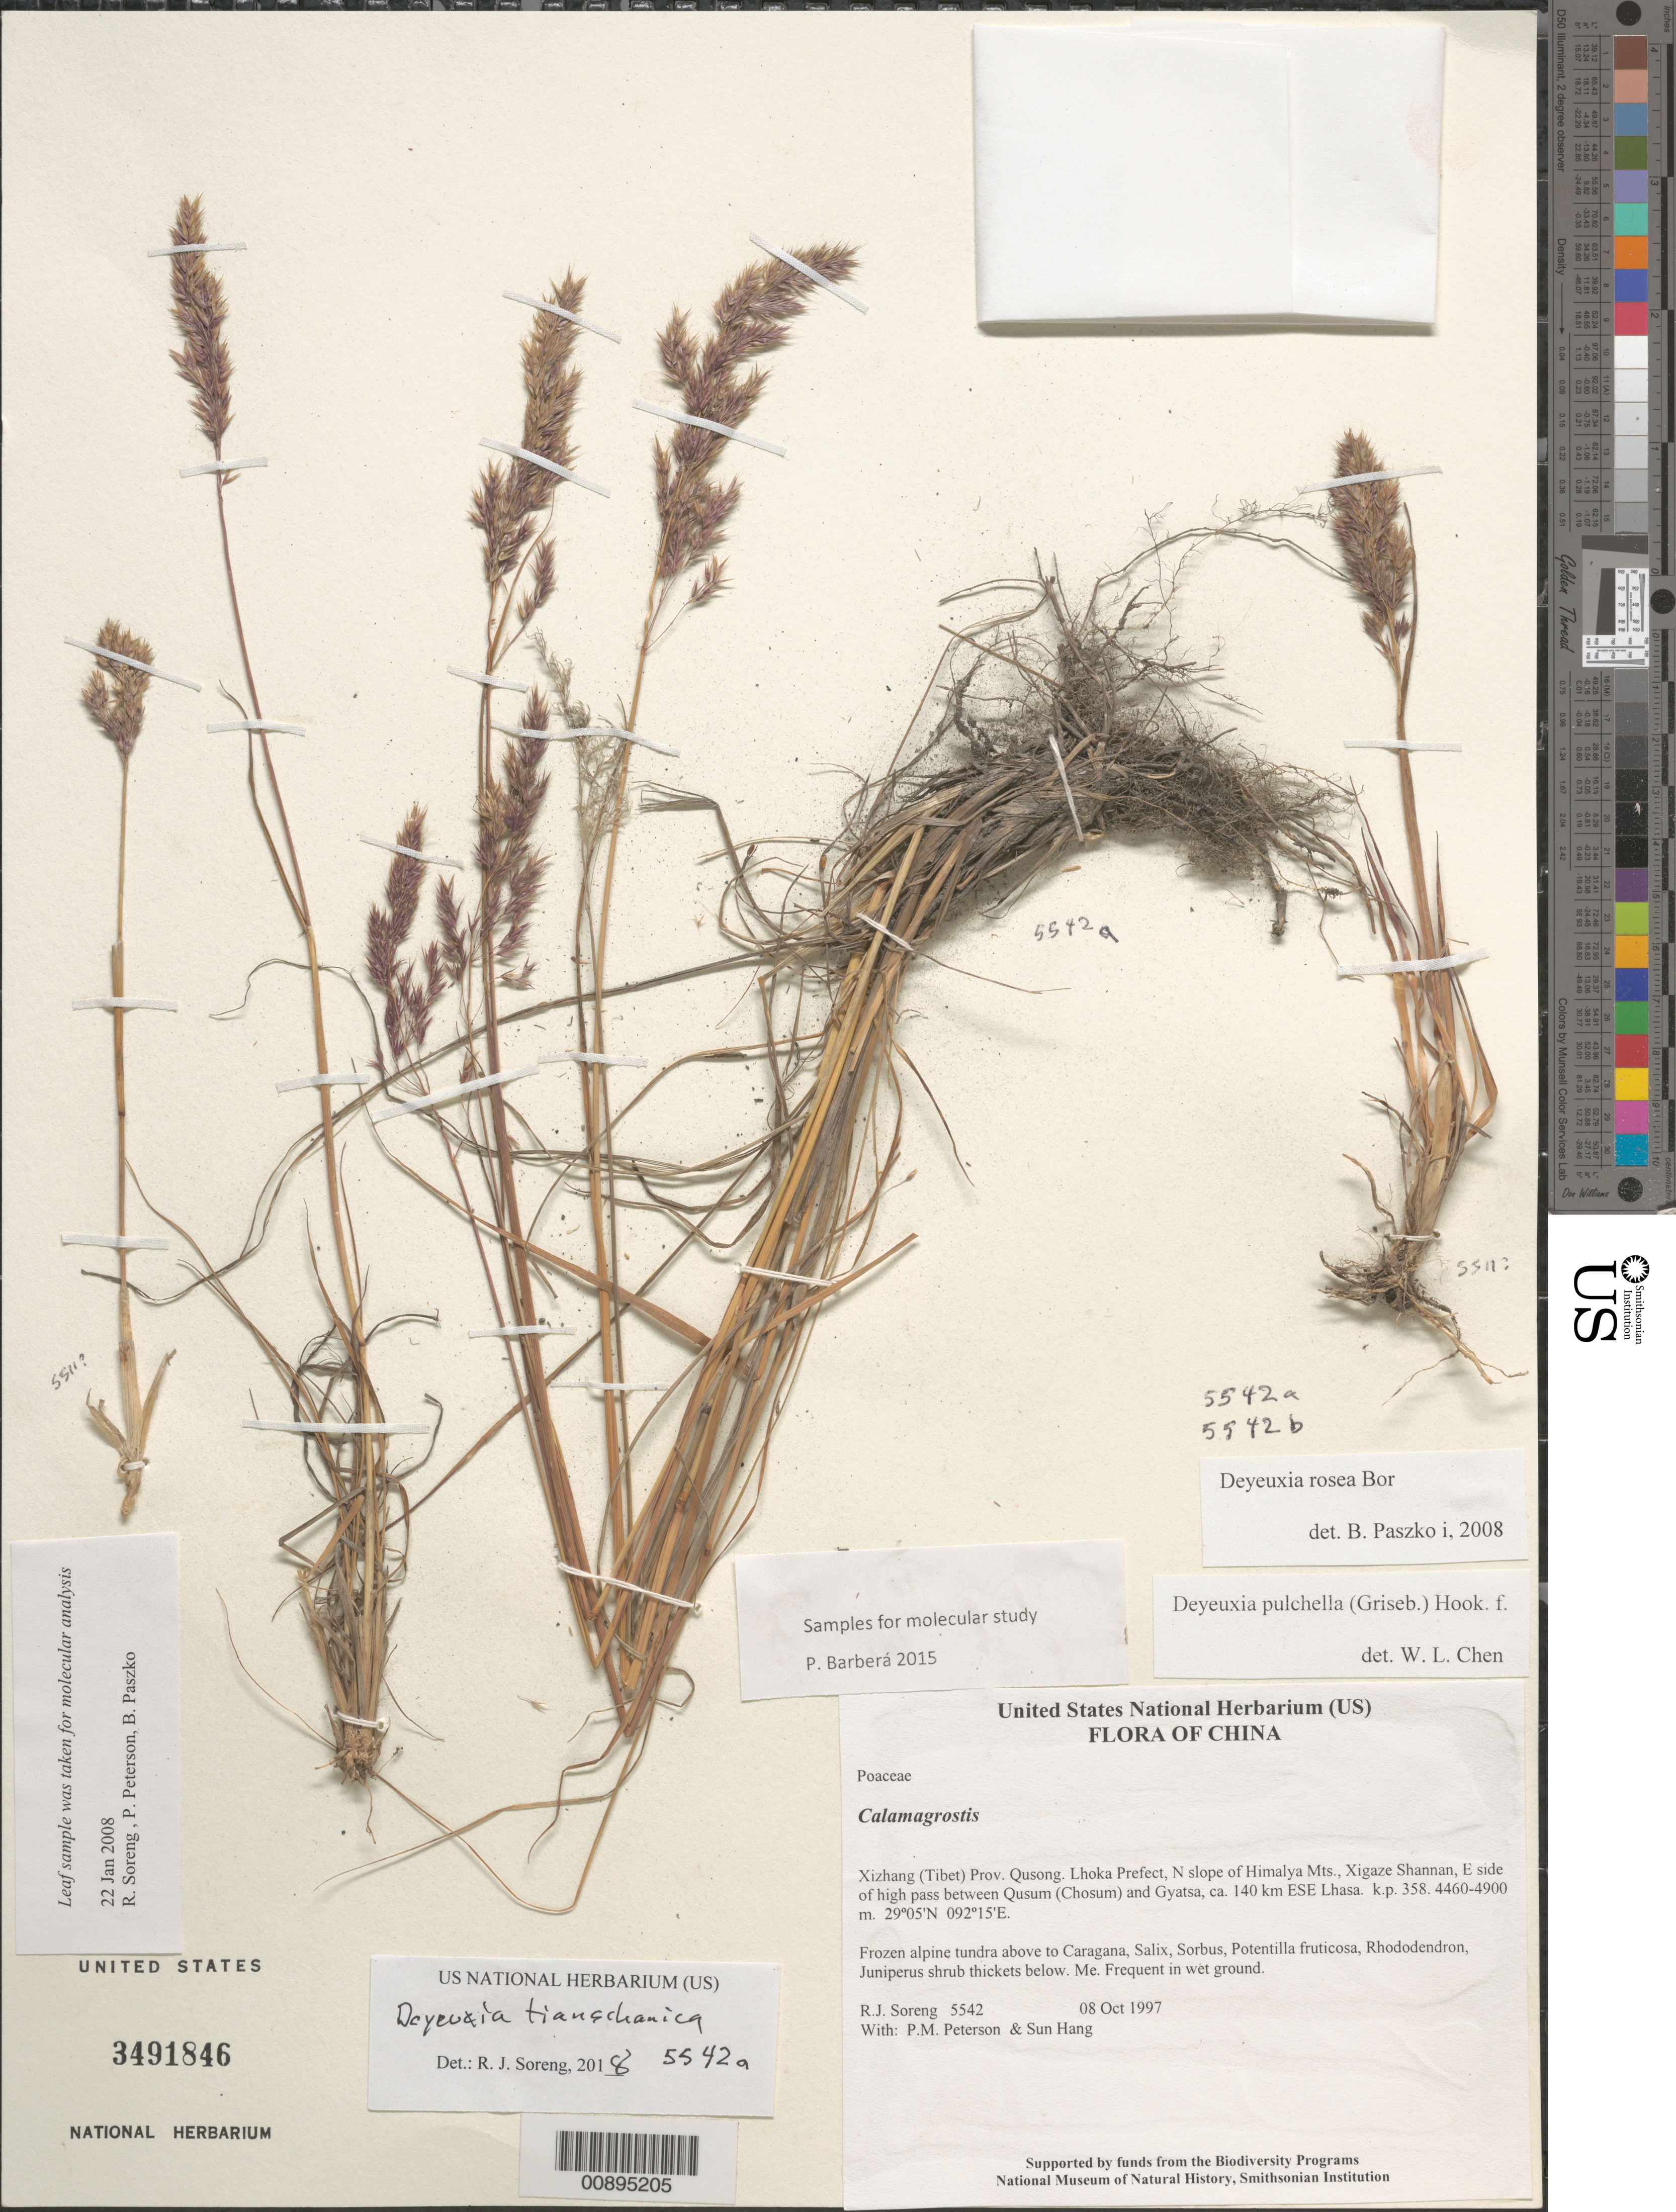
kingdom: Plantae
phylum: Tracheophyta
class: Liliopsida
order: Poales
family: Poaceae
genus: Deyeuxia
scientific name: Deyeuxia rosea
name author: Bor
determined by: Paszko, B.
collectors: R. J. Soreng, P. M. Peterson & Sun Hang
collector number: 5542a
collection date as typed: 08 Oct 1997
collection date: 1997-10-08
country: China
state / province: Xizang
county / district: Qusong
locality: Lhoka Prefect, N slope of Himalaya Mts., Xigaze Shannan, E side of high pass between Qusum (Chosum) and Gyatsa, ca. 140 km ESE Lhasa. k.p. 358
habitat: Frozen alpine tundra above to Caragana, Salix, Sorbus, Potentilla fruticosa, Rhododendron, Juniperus shrub thickets below. Me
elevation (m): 4460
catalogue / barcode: US 3491846-2